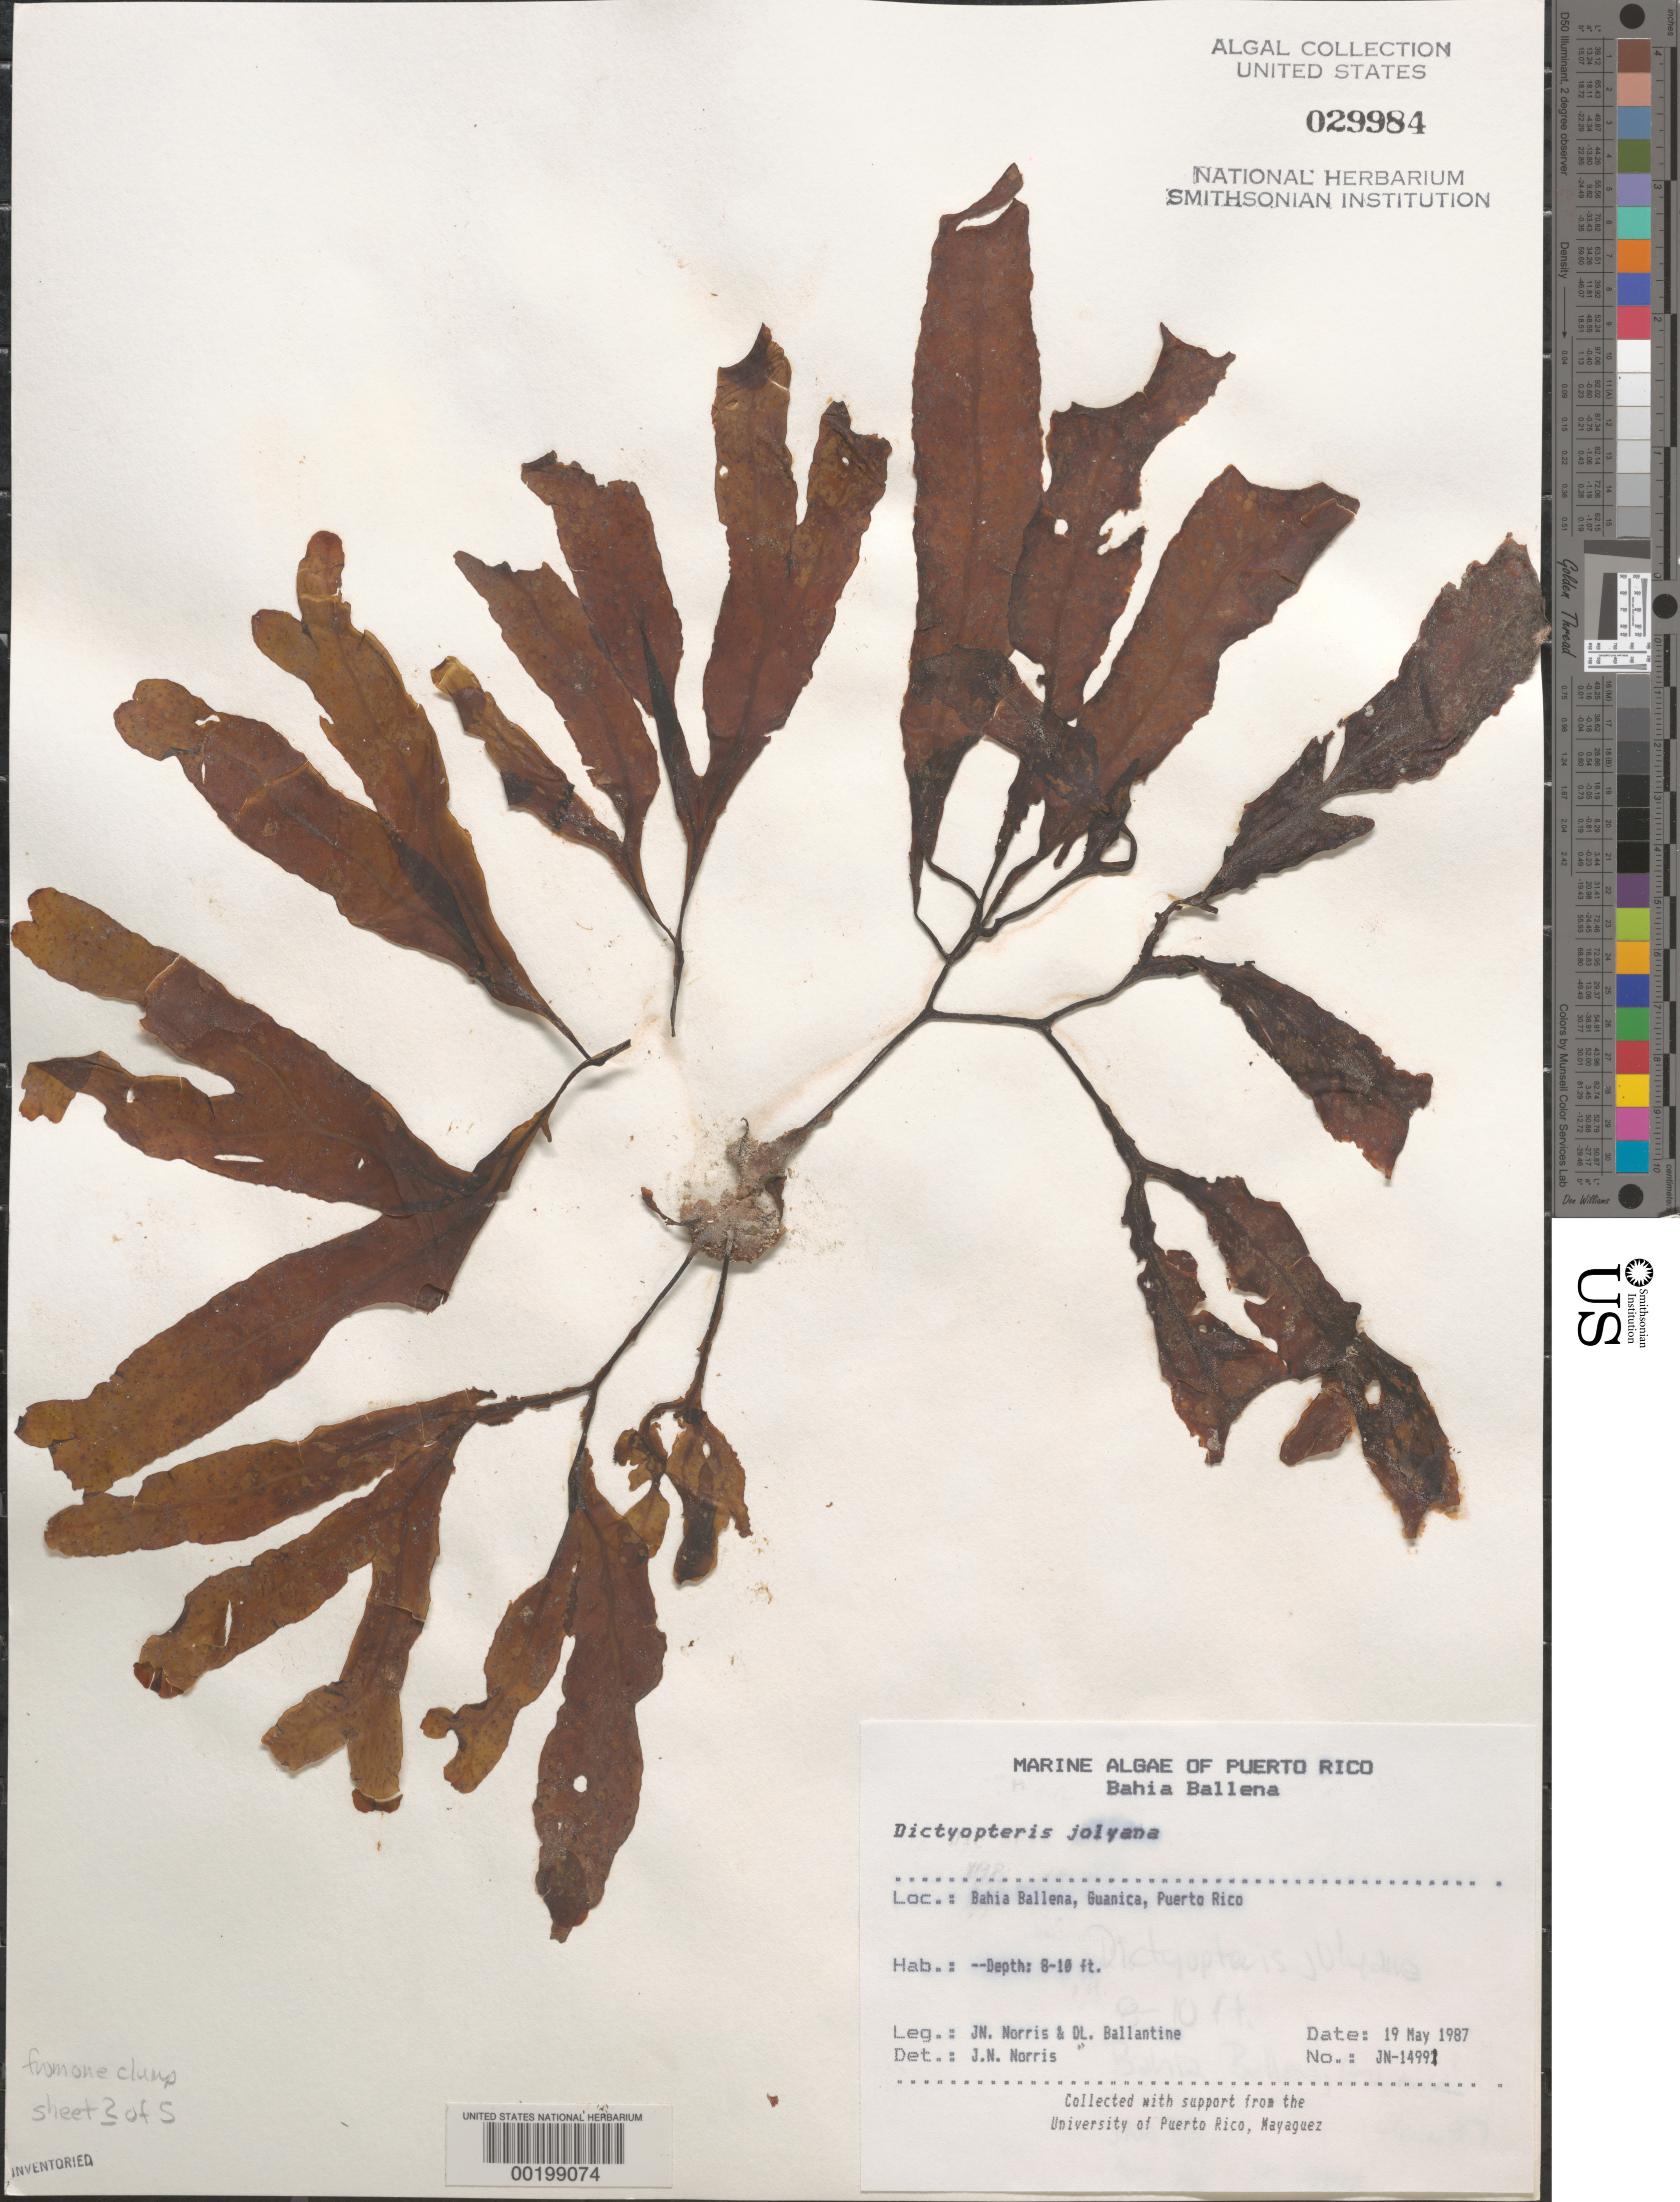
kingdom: Chromista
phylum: Ochrophyta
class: Phaeophyceae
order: Dictyotales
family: Dictyotaceae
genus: Dictyopteris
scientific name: Dictyopteris jolyana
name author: E.C. Oliveira & R.P. Furtado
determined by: Norris, James N.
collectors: J. N. Norris & D.L. Ballantine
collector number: JN-14991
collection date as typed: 19 May 1987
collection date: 1987-05-19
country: Puerto Rico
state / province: Guanica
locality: Bahia Ballena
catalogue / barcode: US 29984